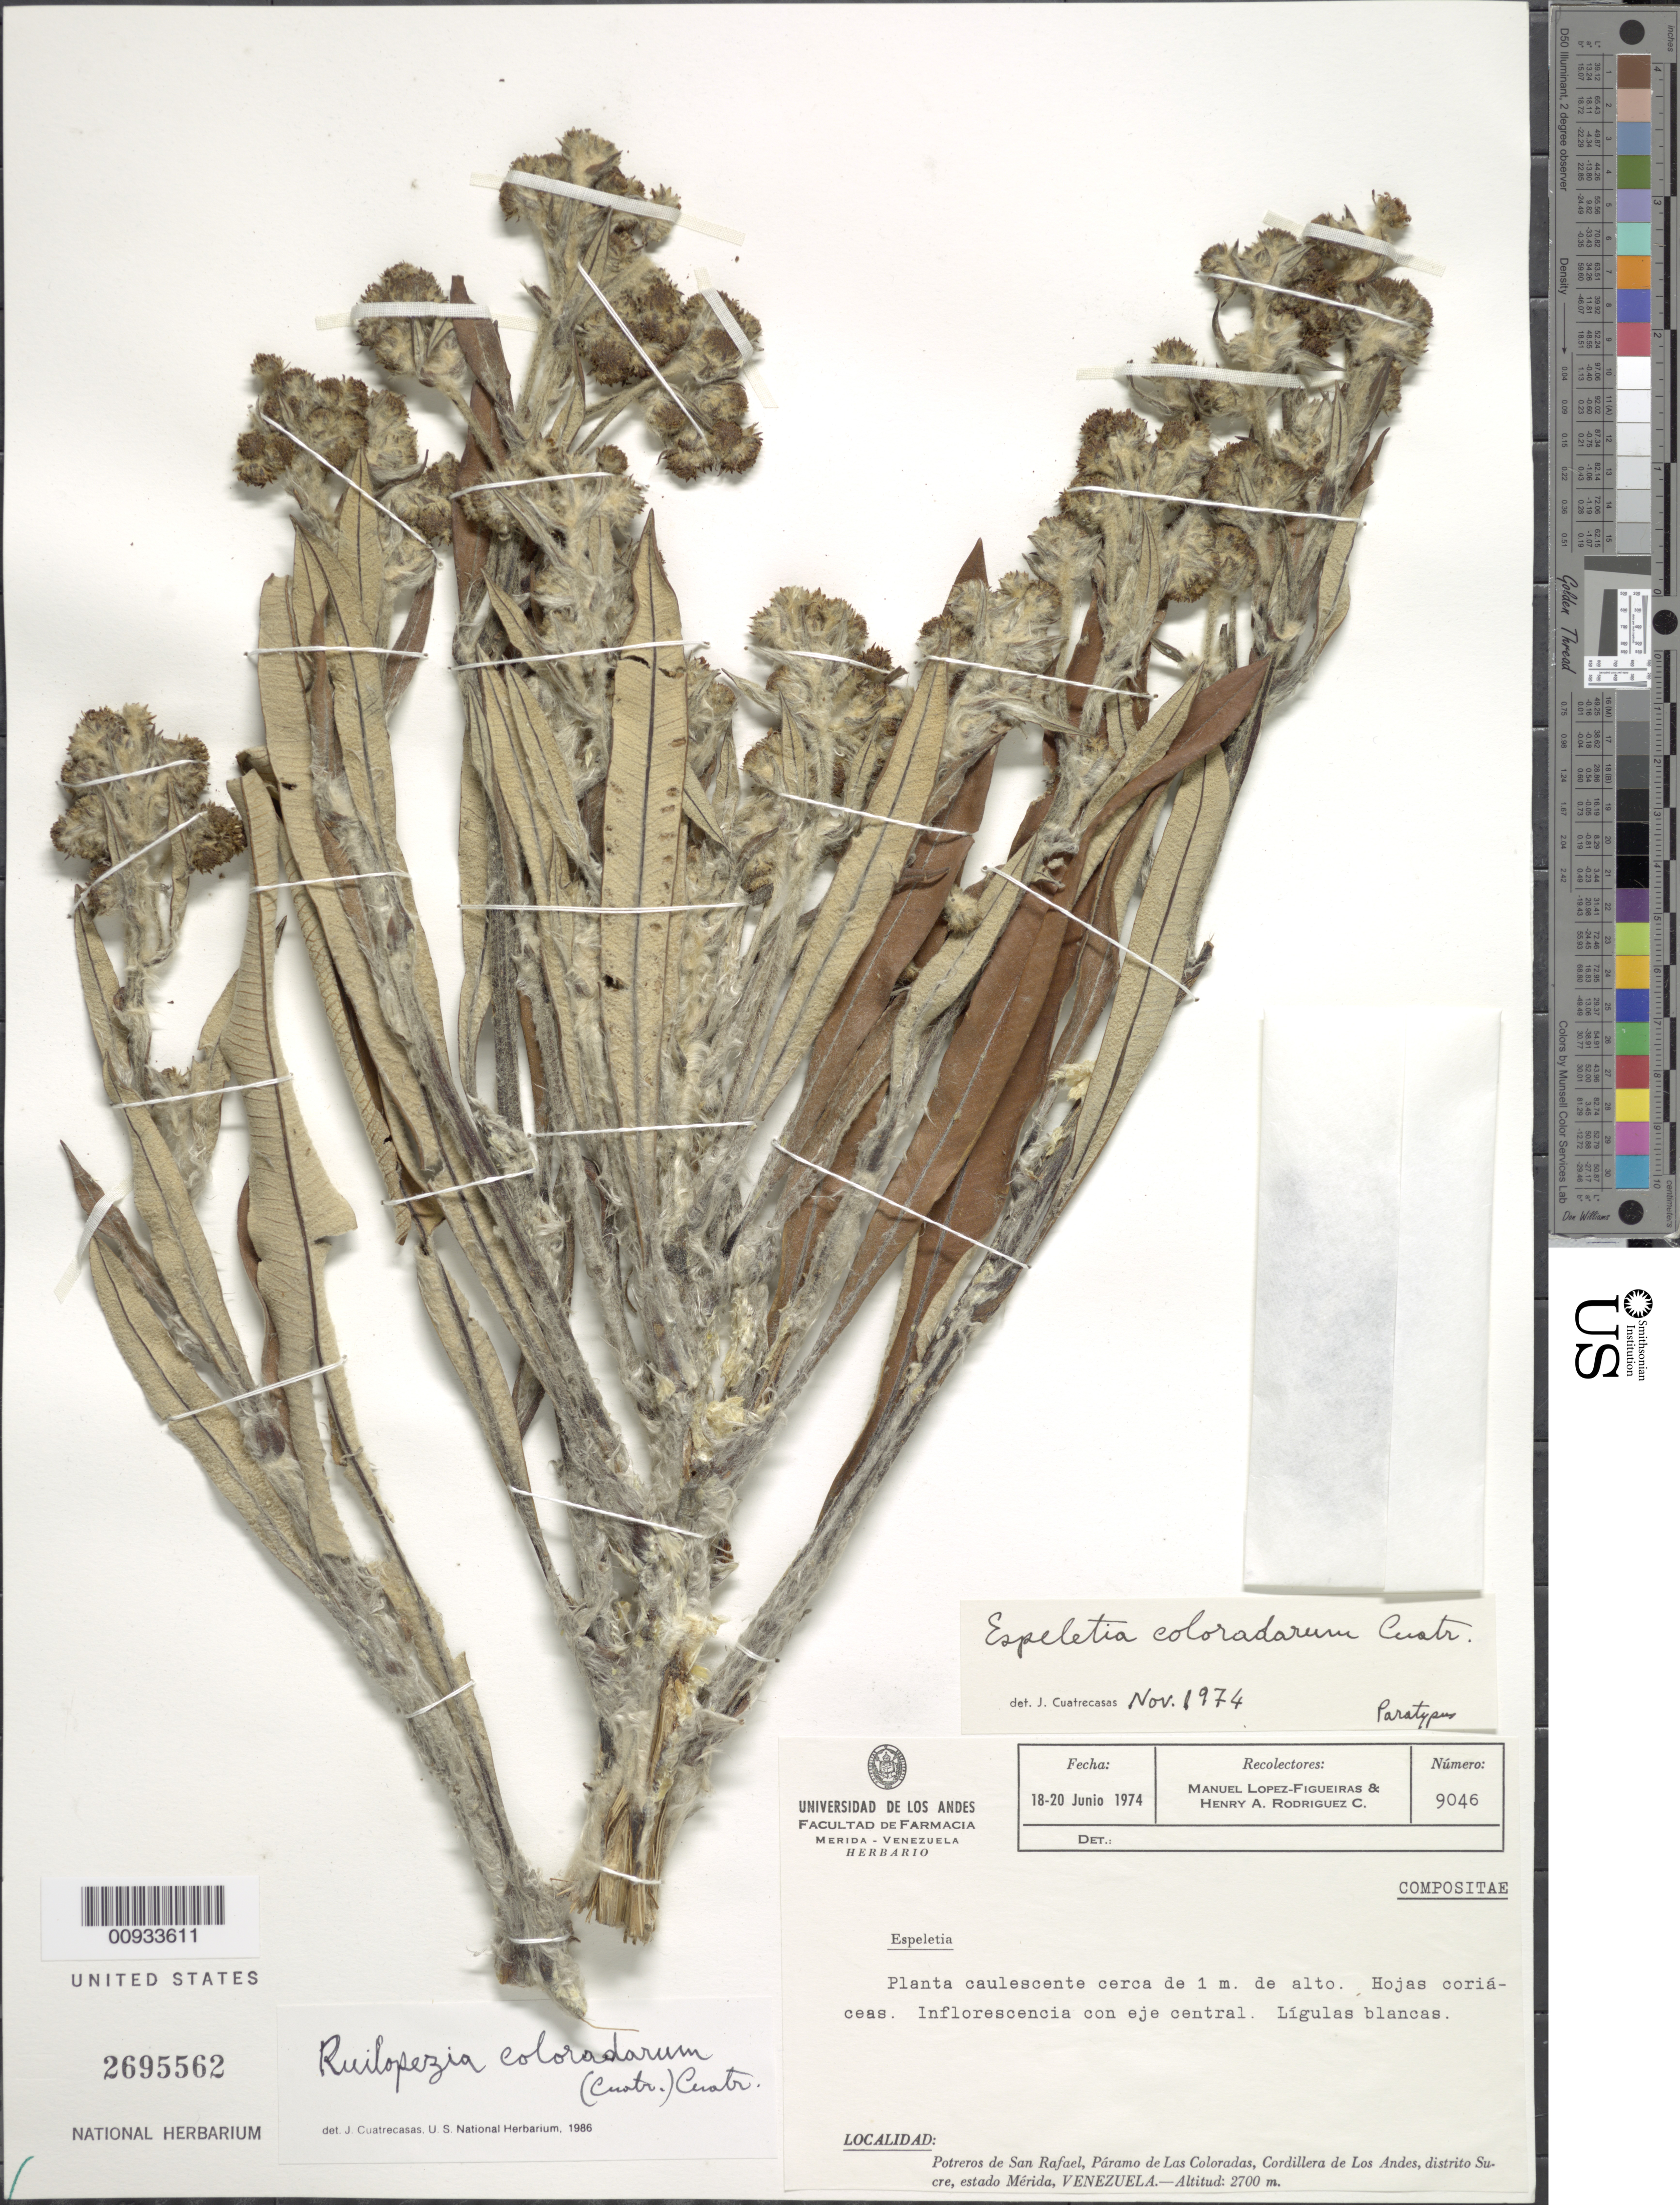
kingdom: Plantae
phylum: Tracheophyta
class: Magnoliopsida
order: Asterales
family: Asteraceae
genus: Ruilopezia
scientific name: Ruilopezia coloradarum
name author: (Cuatrec.) Cuatrec.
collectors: M. López Figueiras & H. Rodriguez-Carrasquero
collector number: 9046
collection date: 1974-06-18/1974-06-20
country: Venezuela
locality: Potreros de San San Rafael, Paramo de Las Coloradas, Cordillera de Los Andes, Distrito Sucre, Estado Merida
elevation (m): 2700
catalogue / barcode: US 2695562